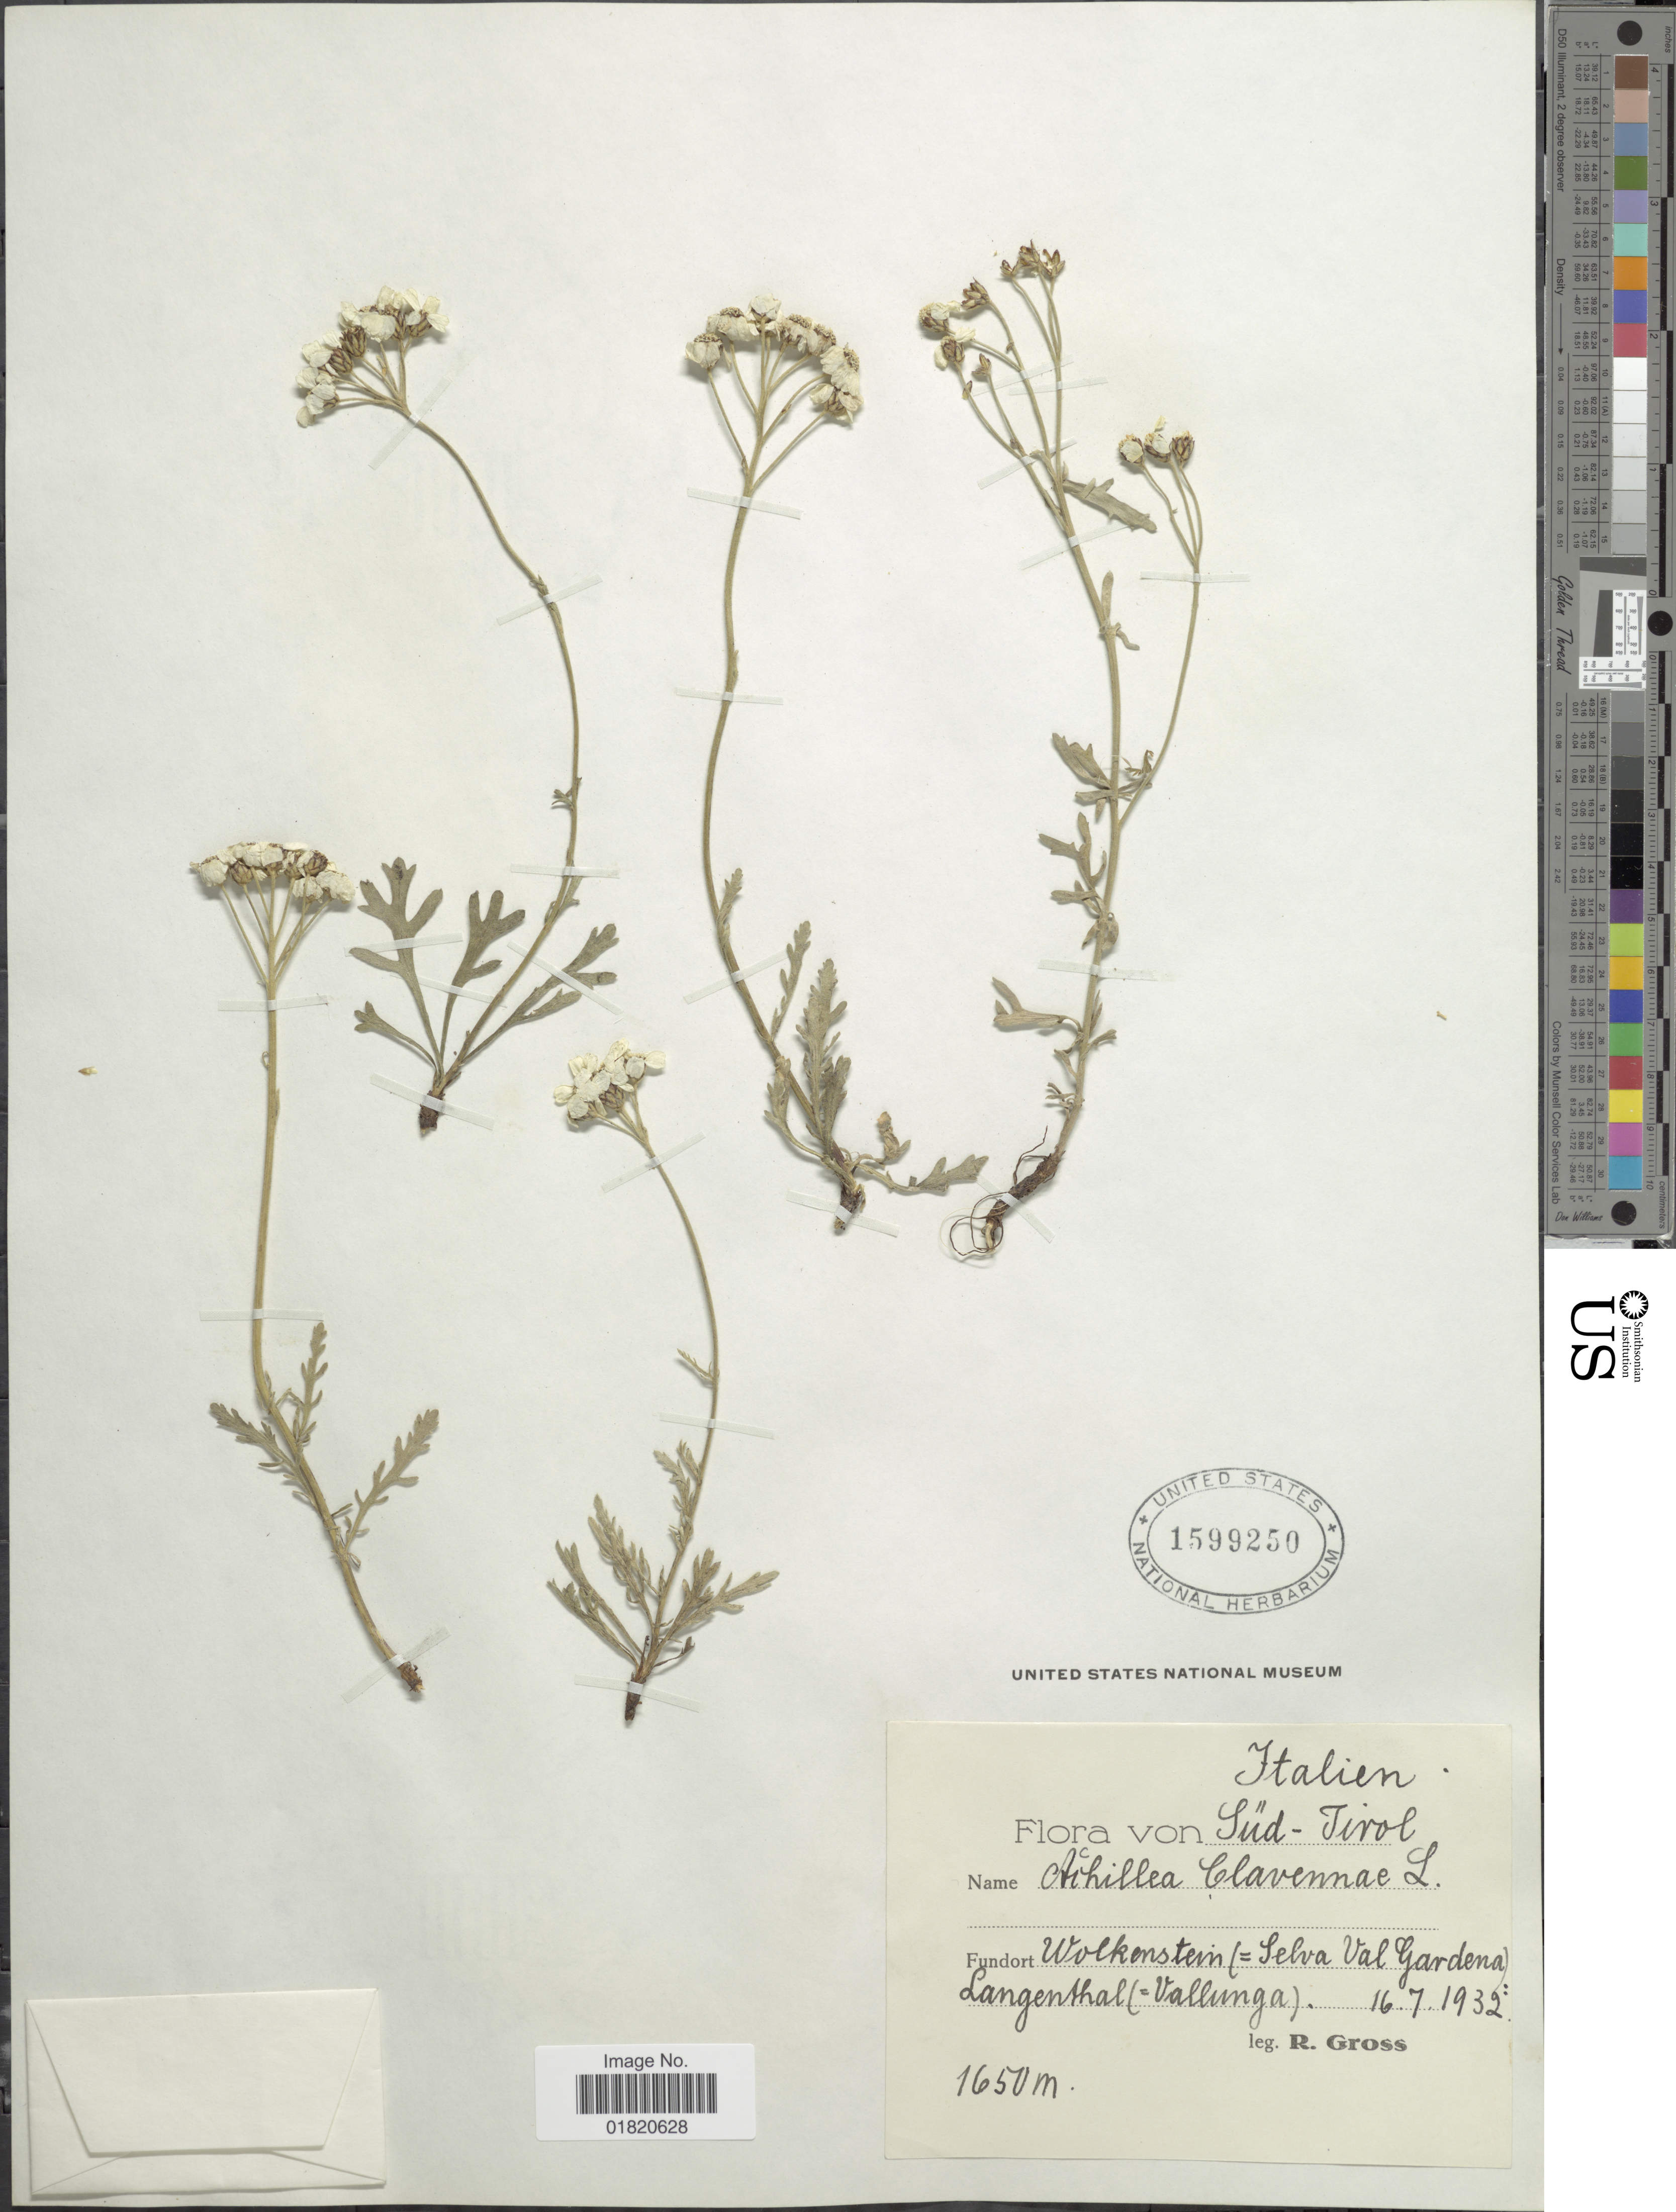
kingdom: Plantae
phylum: Tracheophyta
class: Magnoliopsida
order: Asterales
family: Asteraceae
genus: Achillea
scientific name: Achillea clavennae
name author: L.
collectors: R. Gross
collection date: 1932-07-16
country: Italy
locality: Süd-Tirol. Fundort Wolkenstein (=Selva Val Gardena) Langenthal (=Vallunga)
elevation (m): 1650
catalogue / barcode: US 1599250